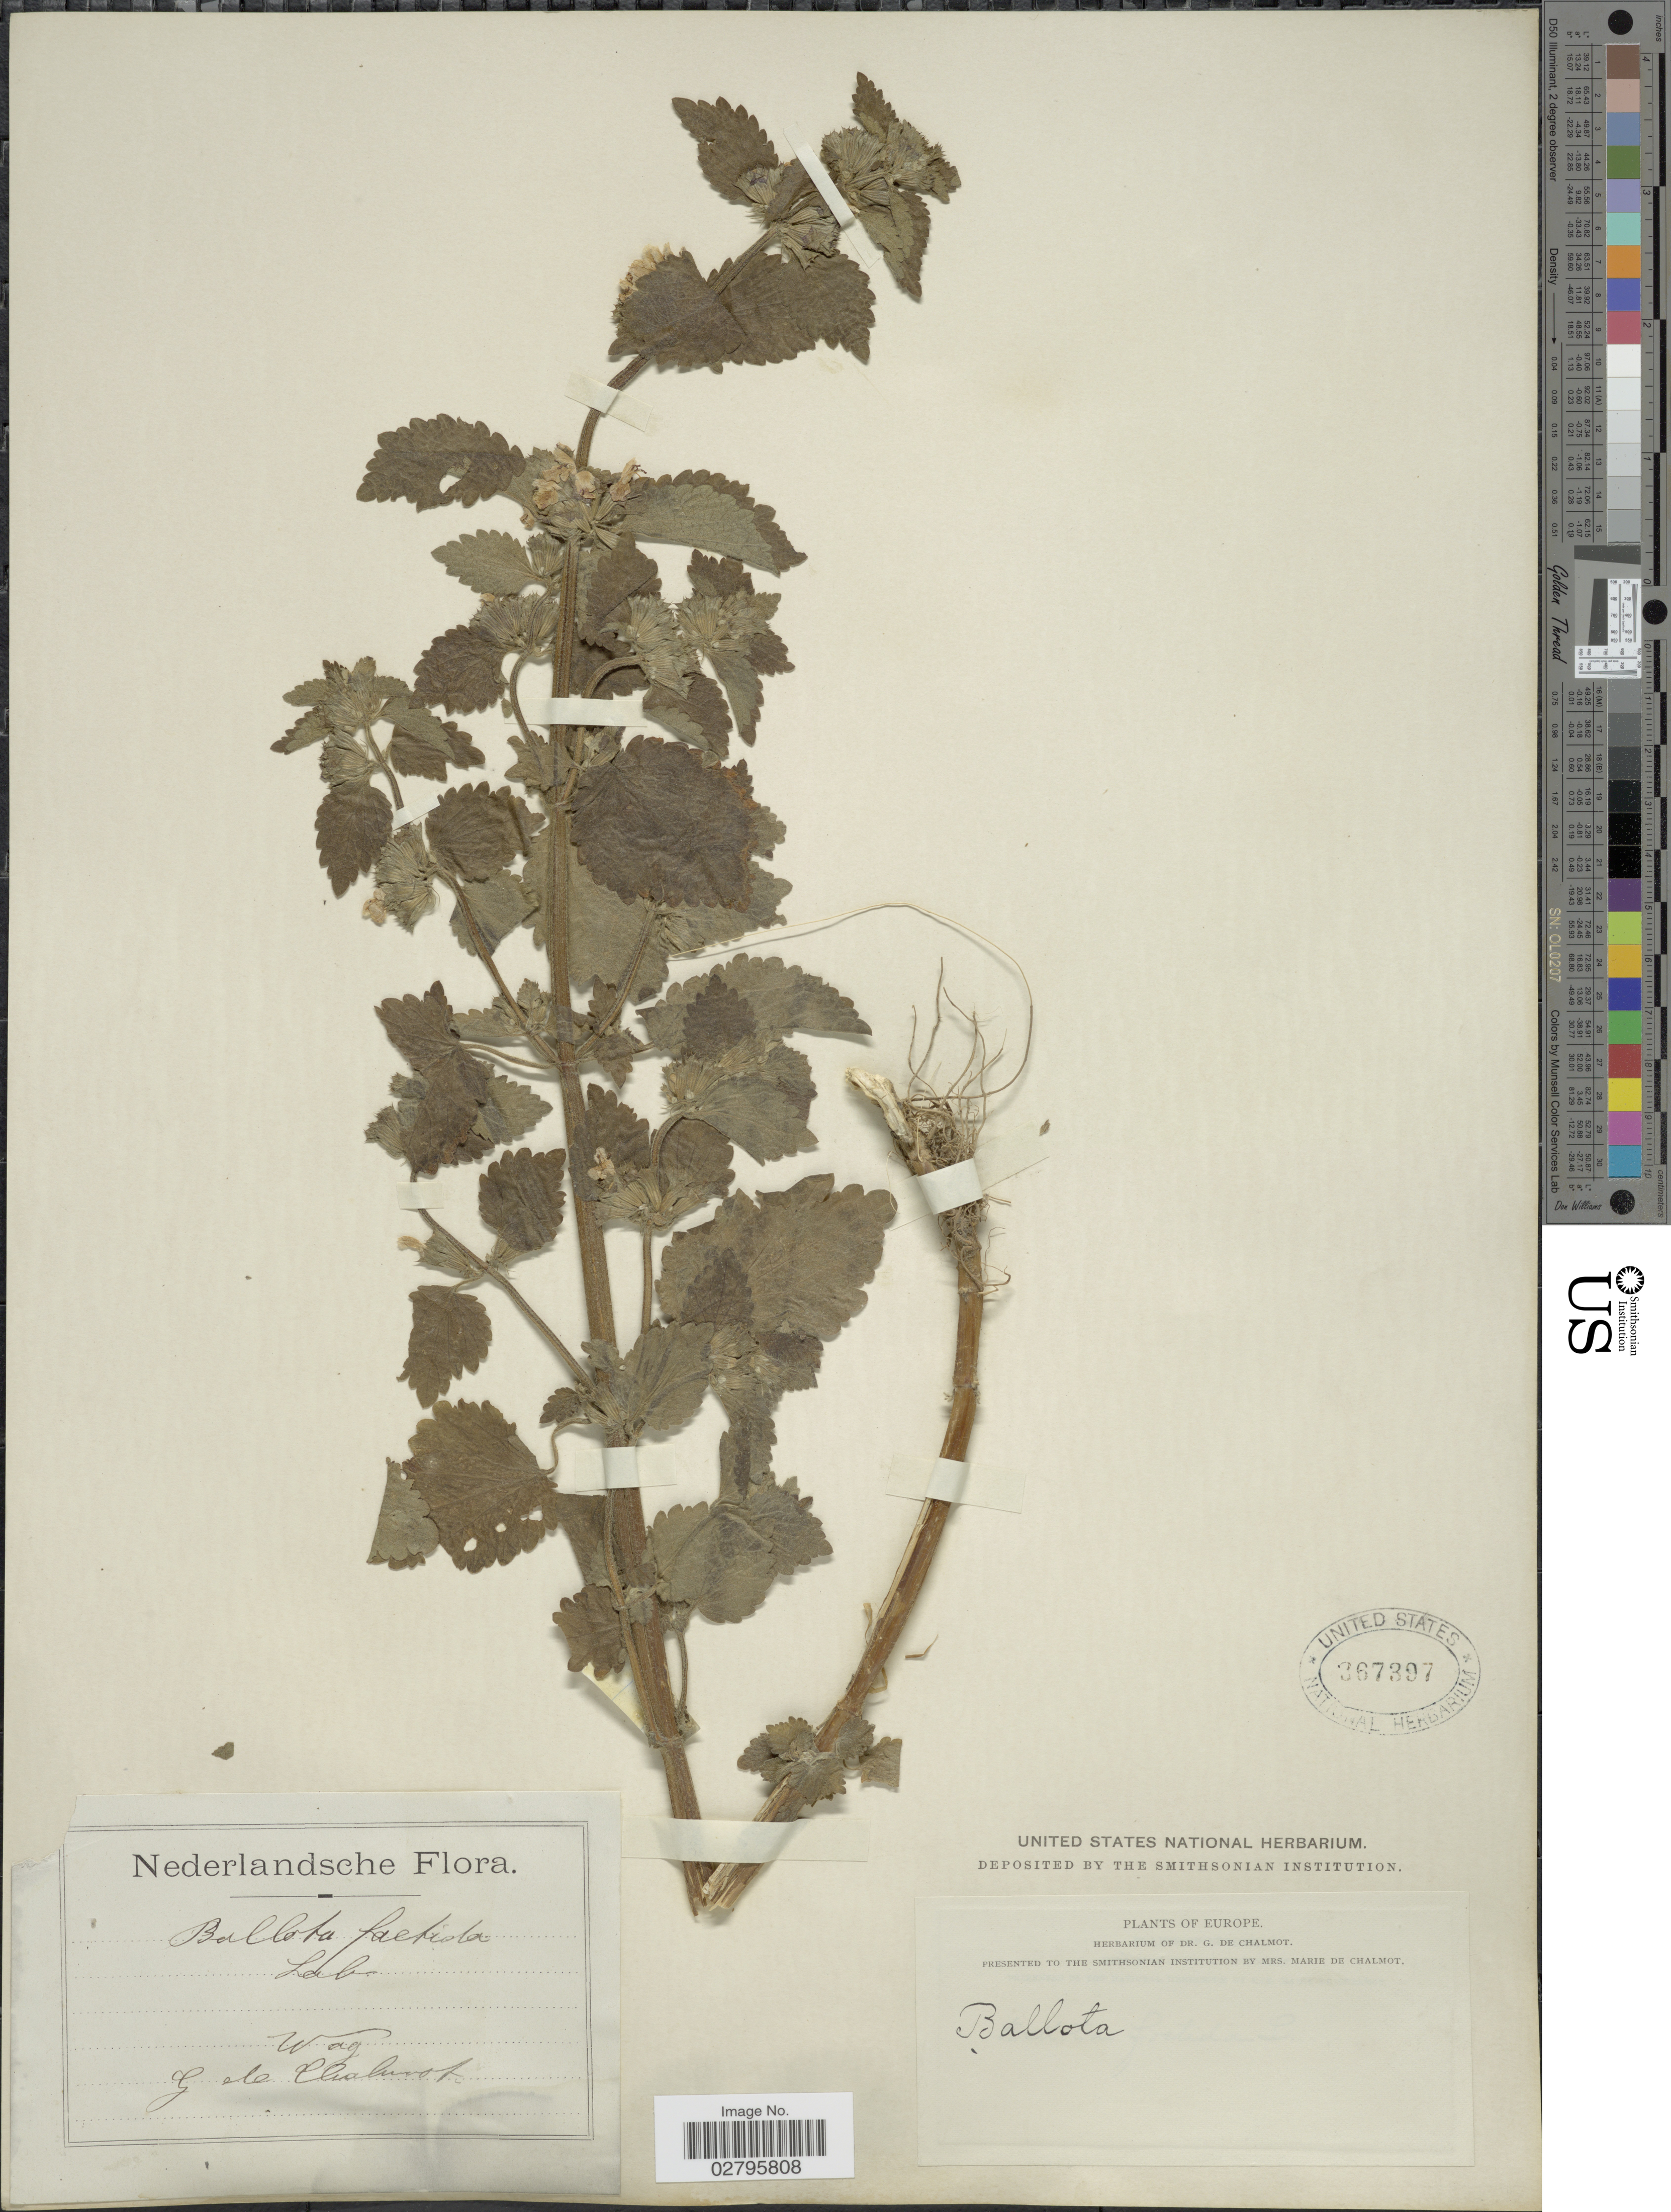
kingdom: Plantae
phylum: Tracheophyta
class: Magnoliopsida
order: Lamiales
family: Lamiaceae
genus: Ballota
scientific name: Ballota nigra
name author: L.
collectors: G. de Chalmot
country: Netherlands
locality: Wag.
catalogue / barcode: US 367397